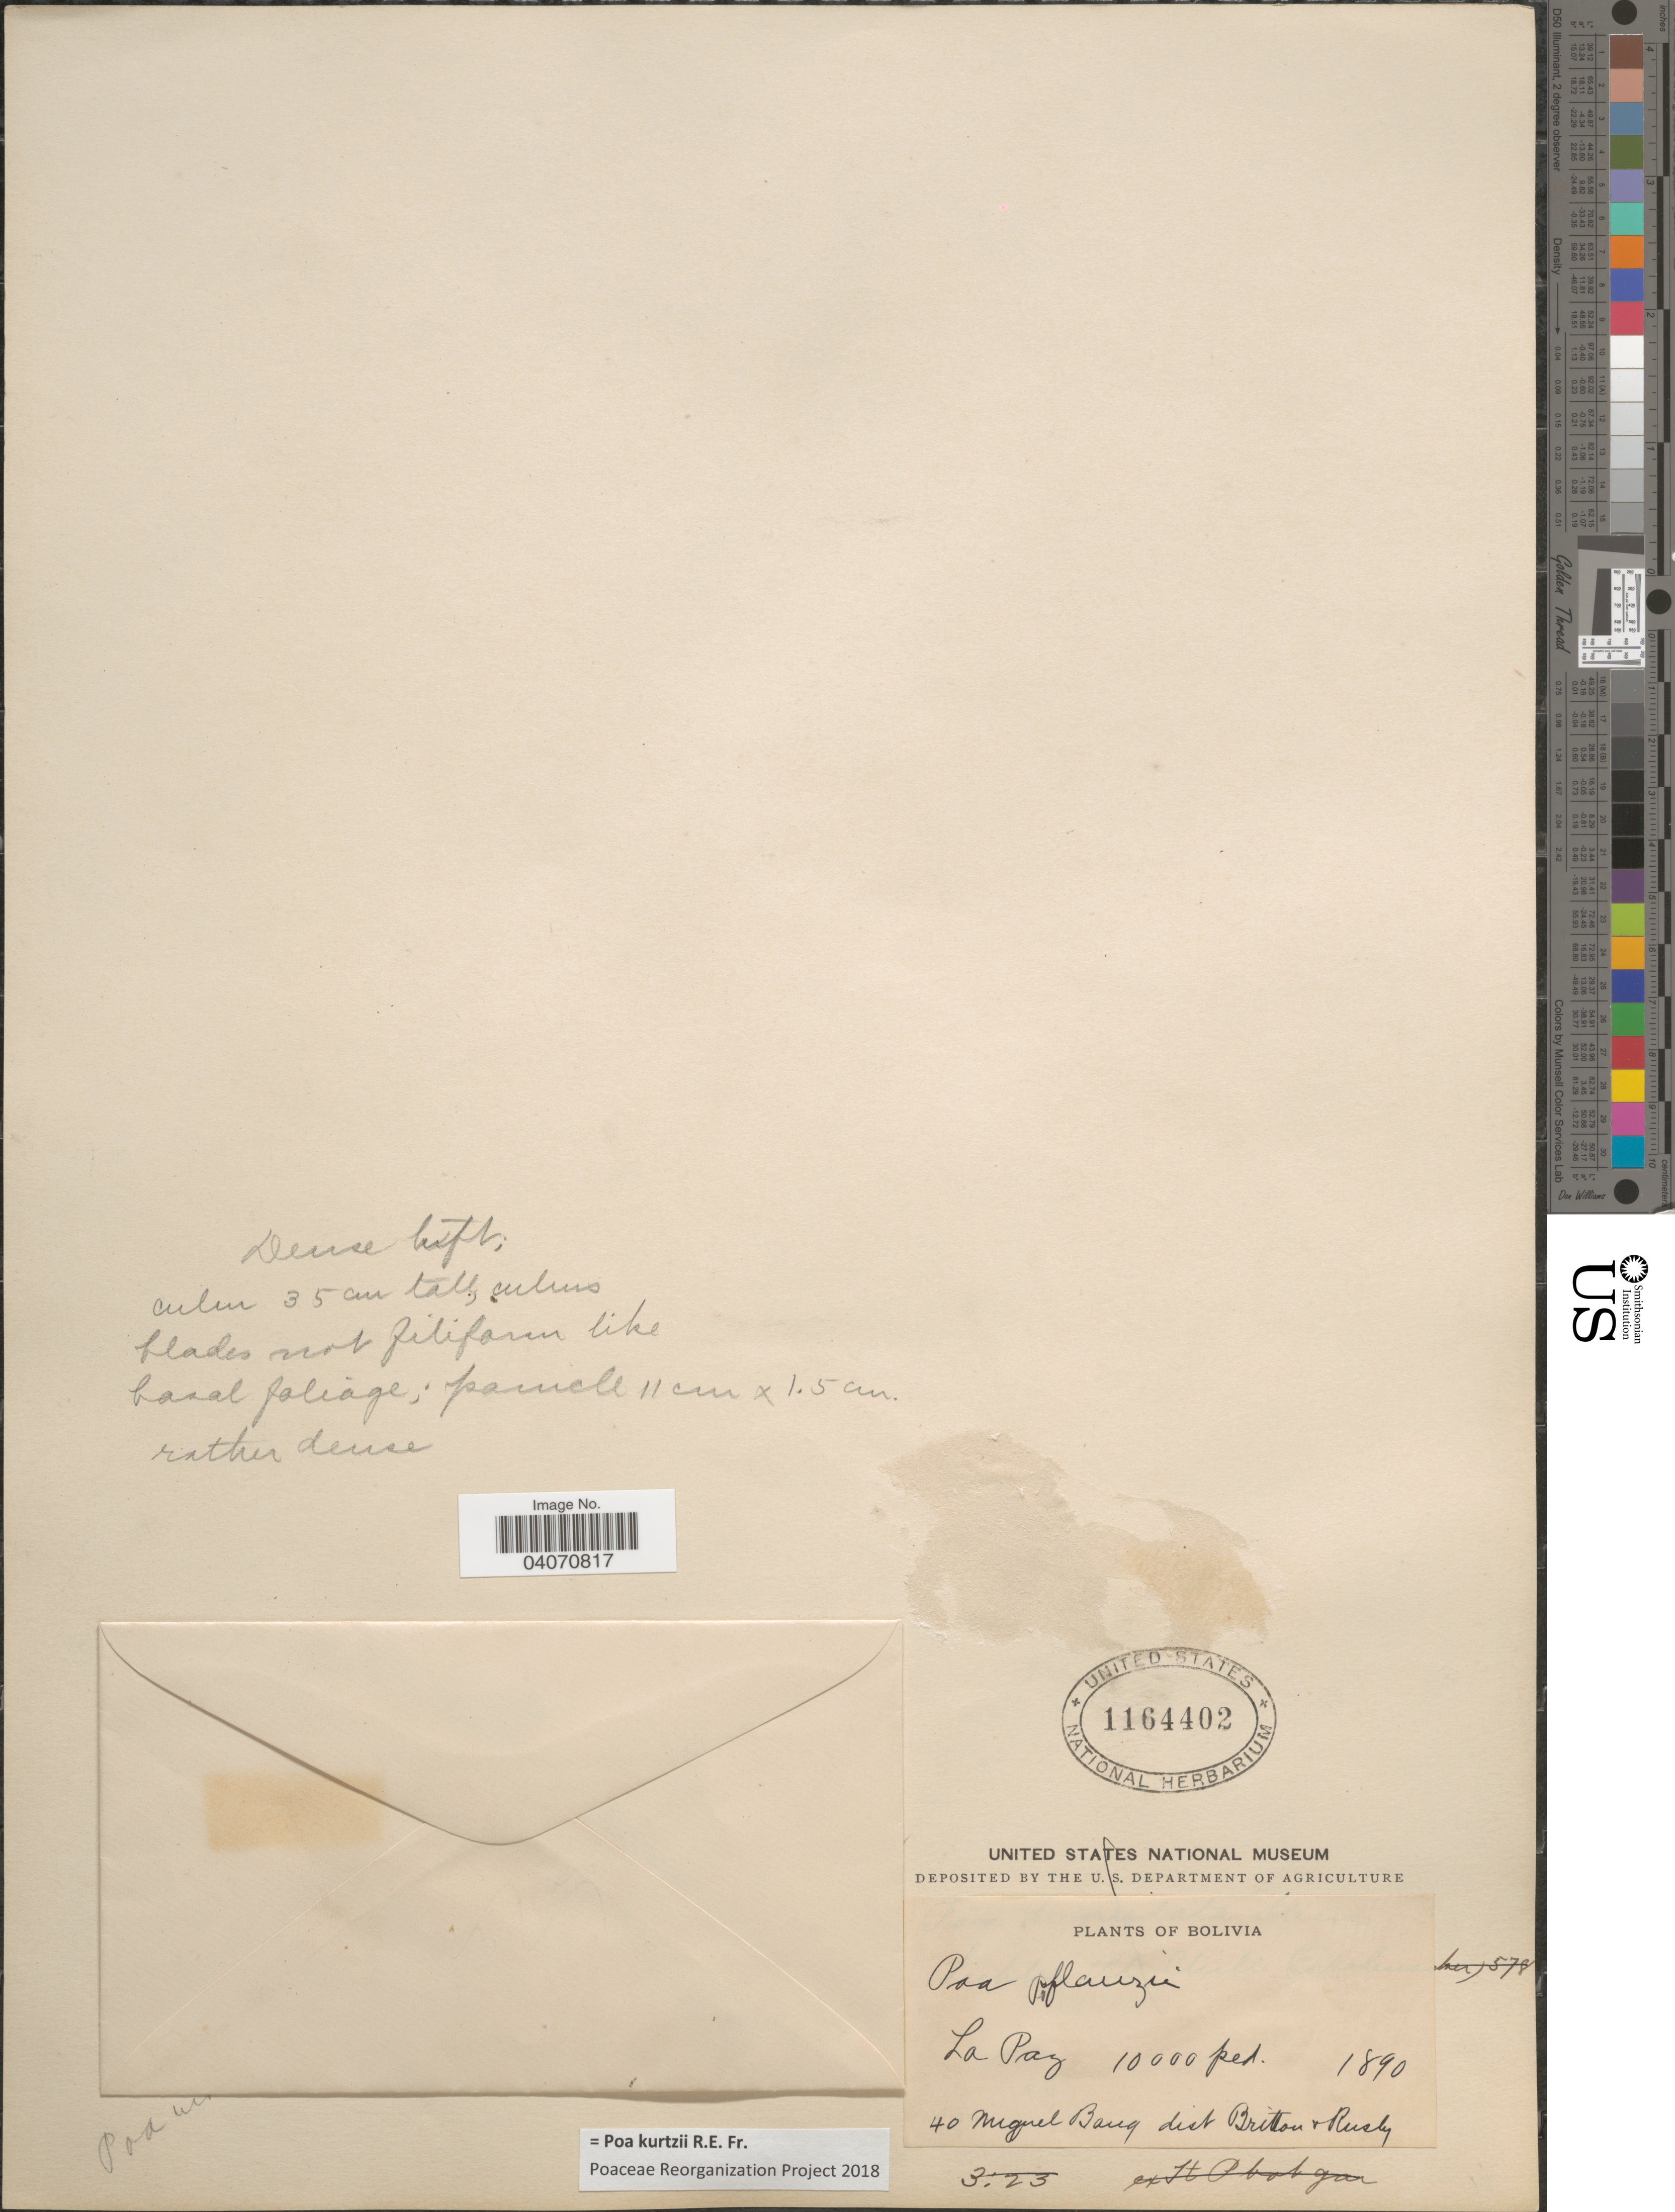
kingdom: Plantae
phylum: Tracheophyta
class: Liliopsida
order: Poales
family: Poaceae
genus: Poa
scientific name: Poa kurtzii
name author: R.E. Fr.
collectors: M. Bang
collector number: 40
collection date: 1890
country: Bolivia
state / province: La Paz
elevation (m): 3048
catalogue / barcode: US 1164402